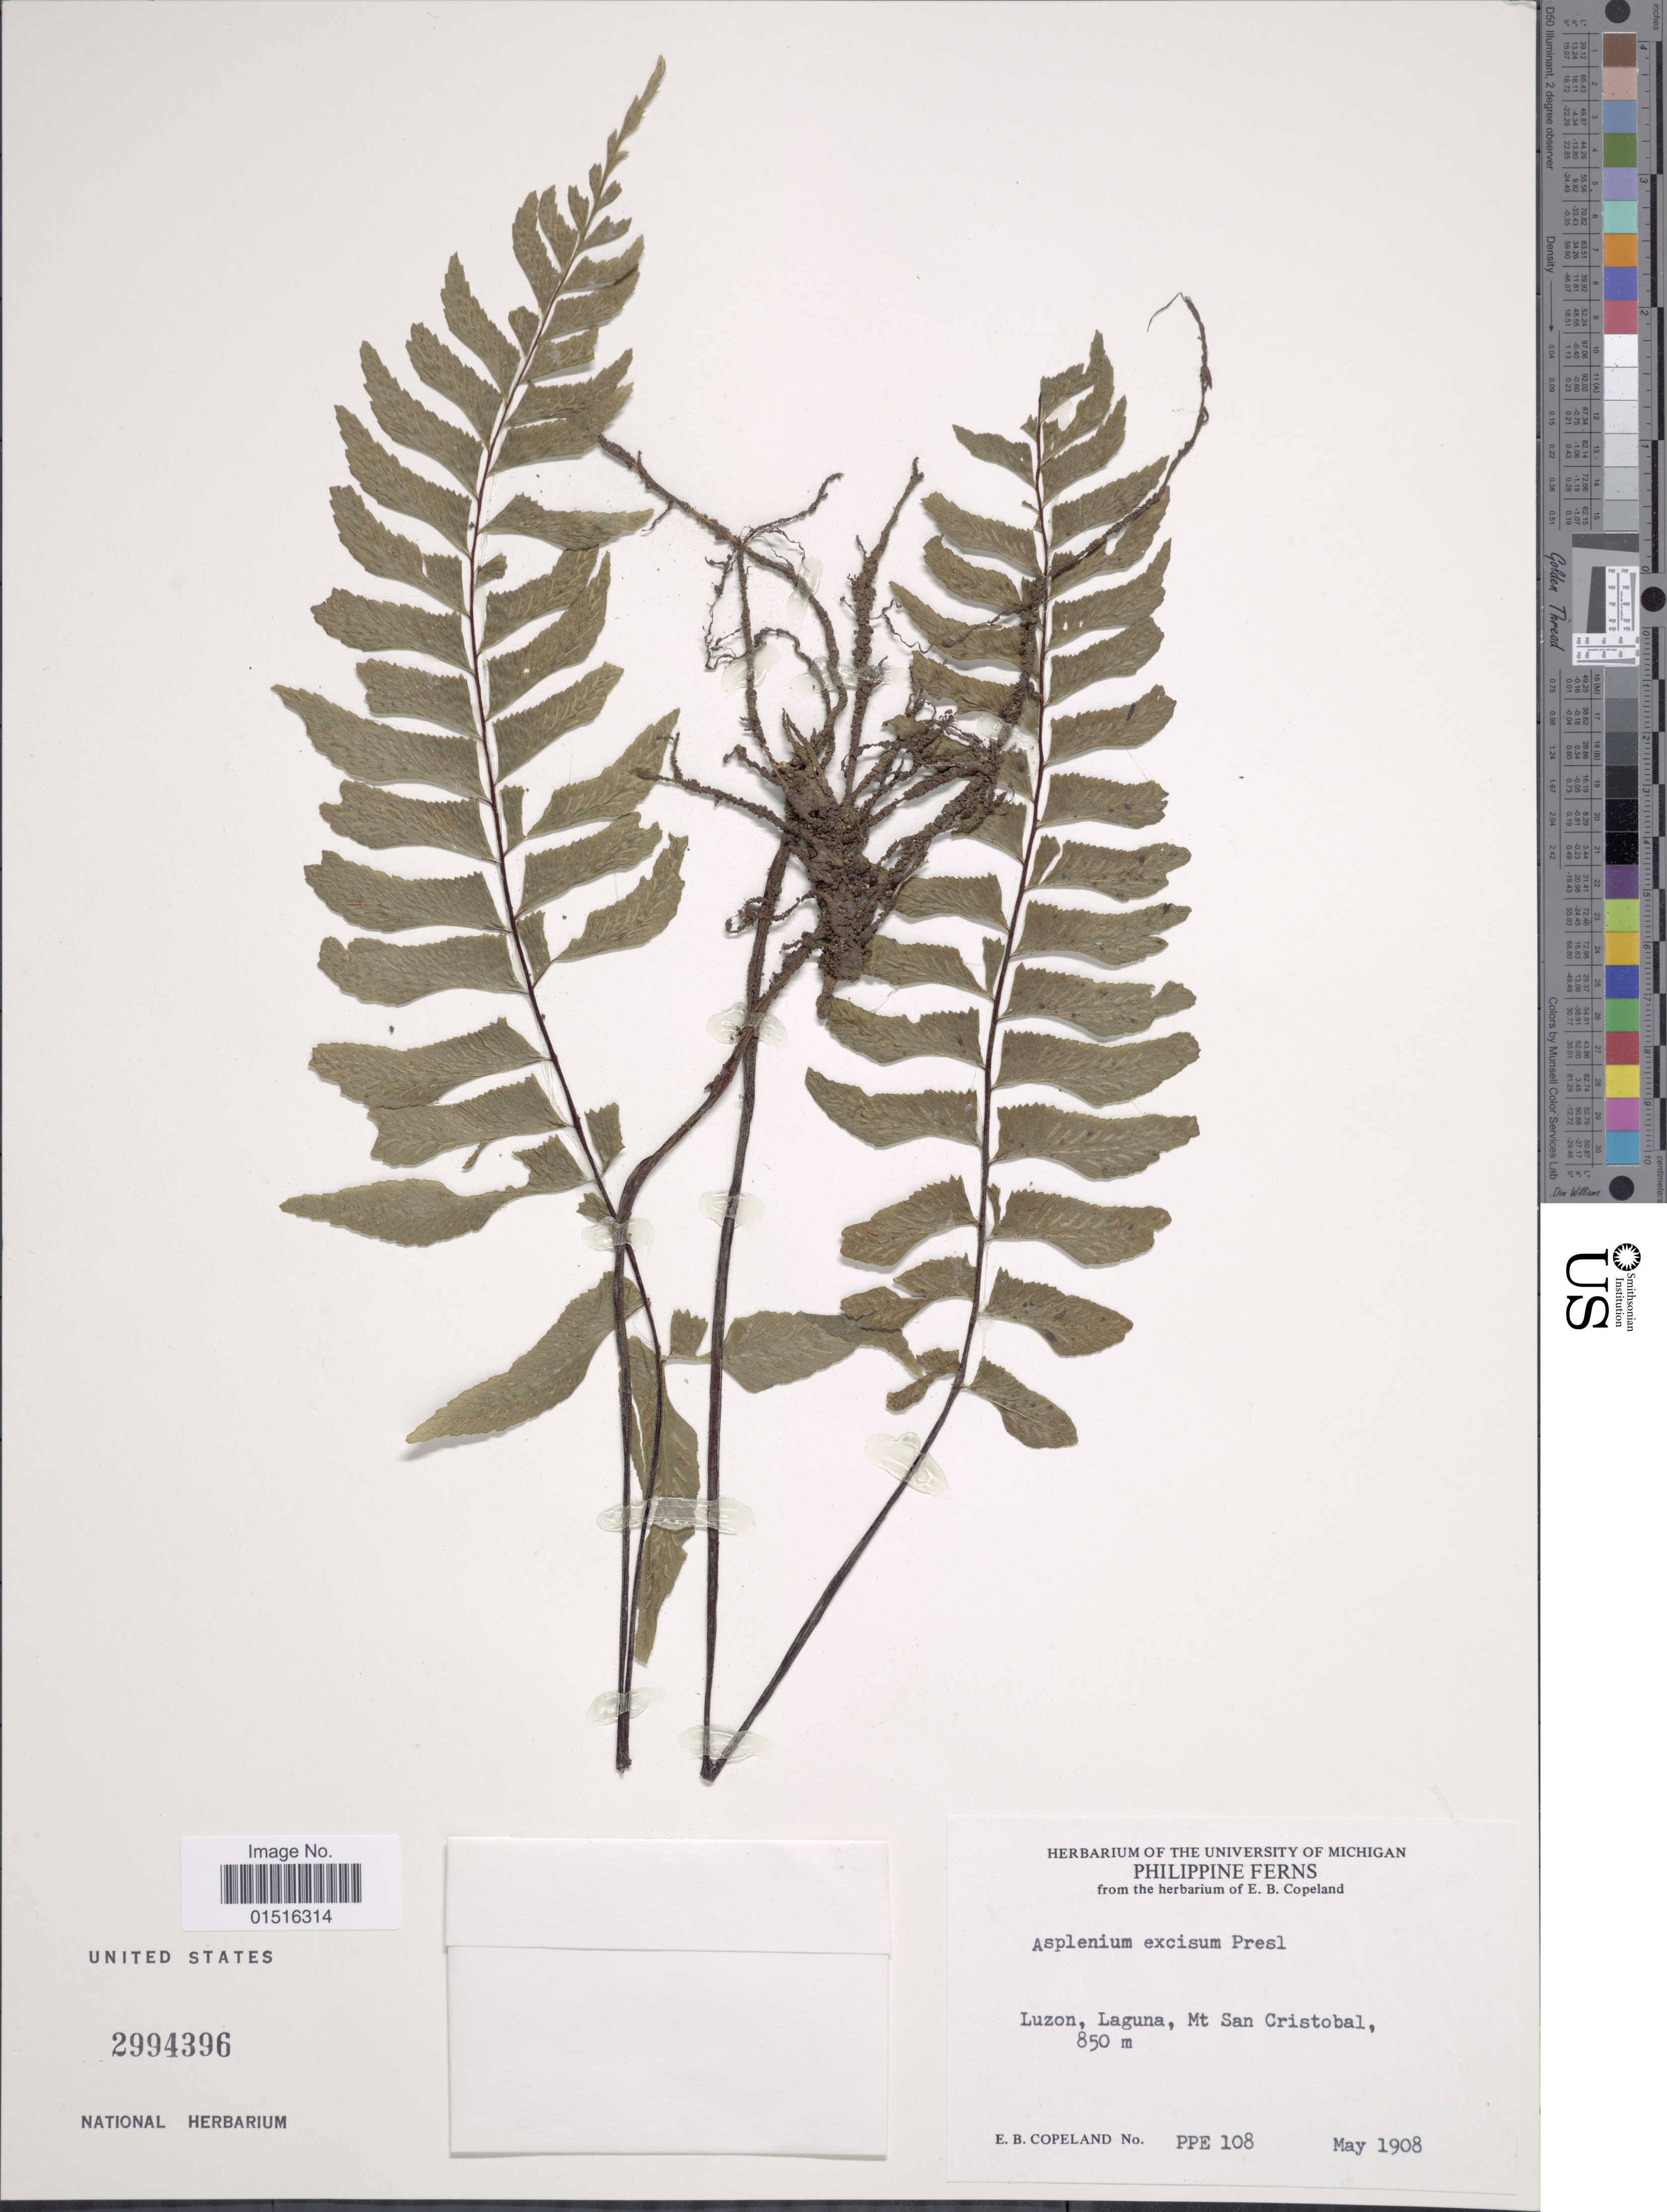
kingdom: Plantae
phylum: Tracheophyta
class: Polypodiopsida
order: Polypodiales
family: Aspleniaceae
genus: Hymenasplenium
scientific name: Hymenasplenium excisum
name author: C. Presl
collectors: E. B. Copeland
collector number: PPE108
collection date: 1908-05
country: Philippines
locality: Luzon, Laguna, Mt. San Cristobal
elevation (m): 850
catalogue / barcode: US 2994396